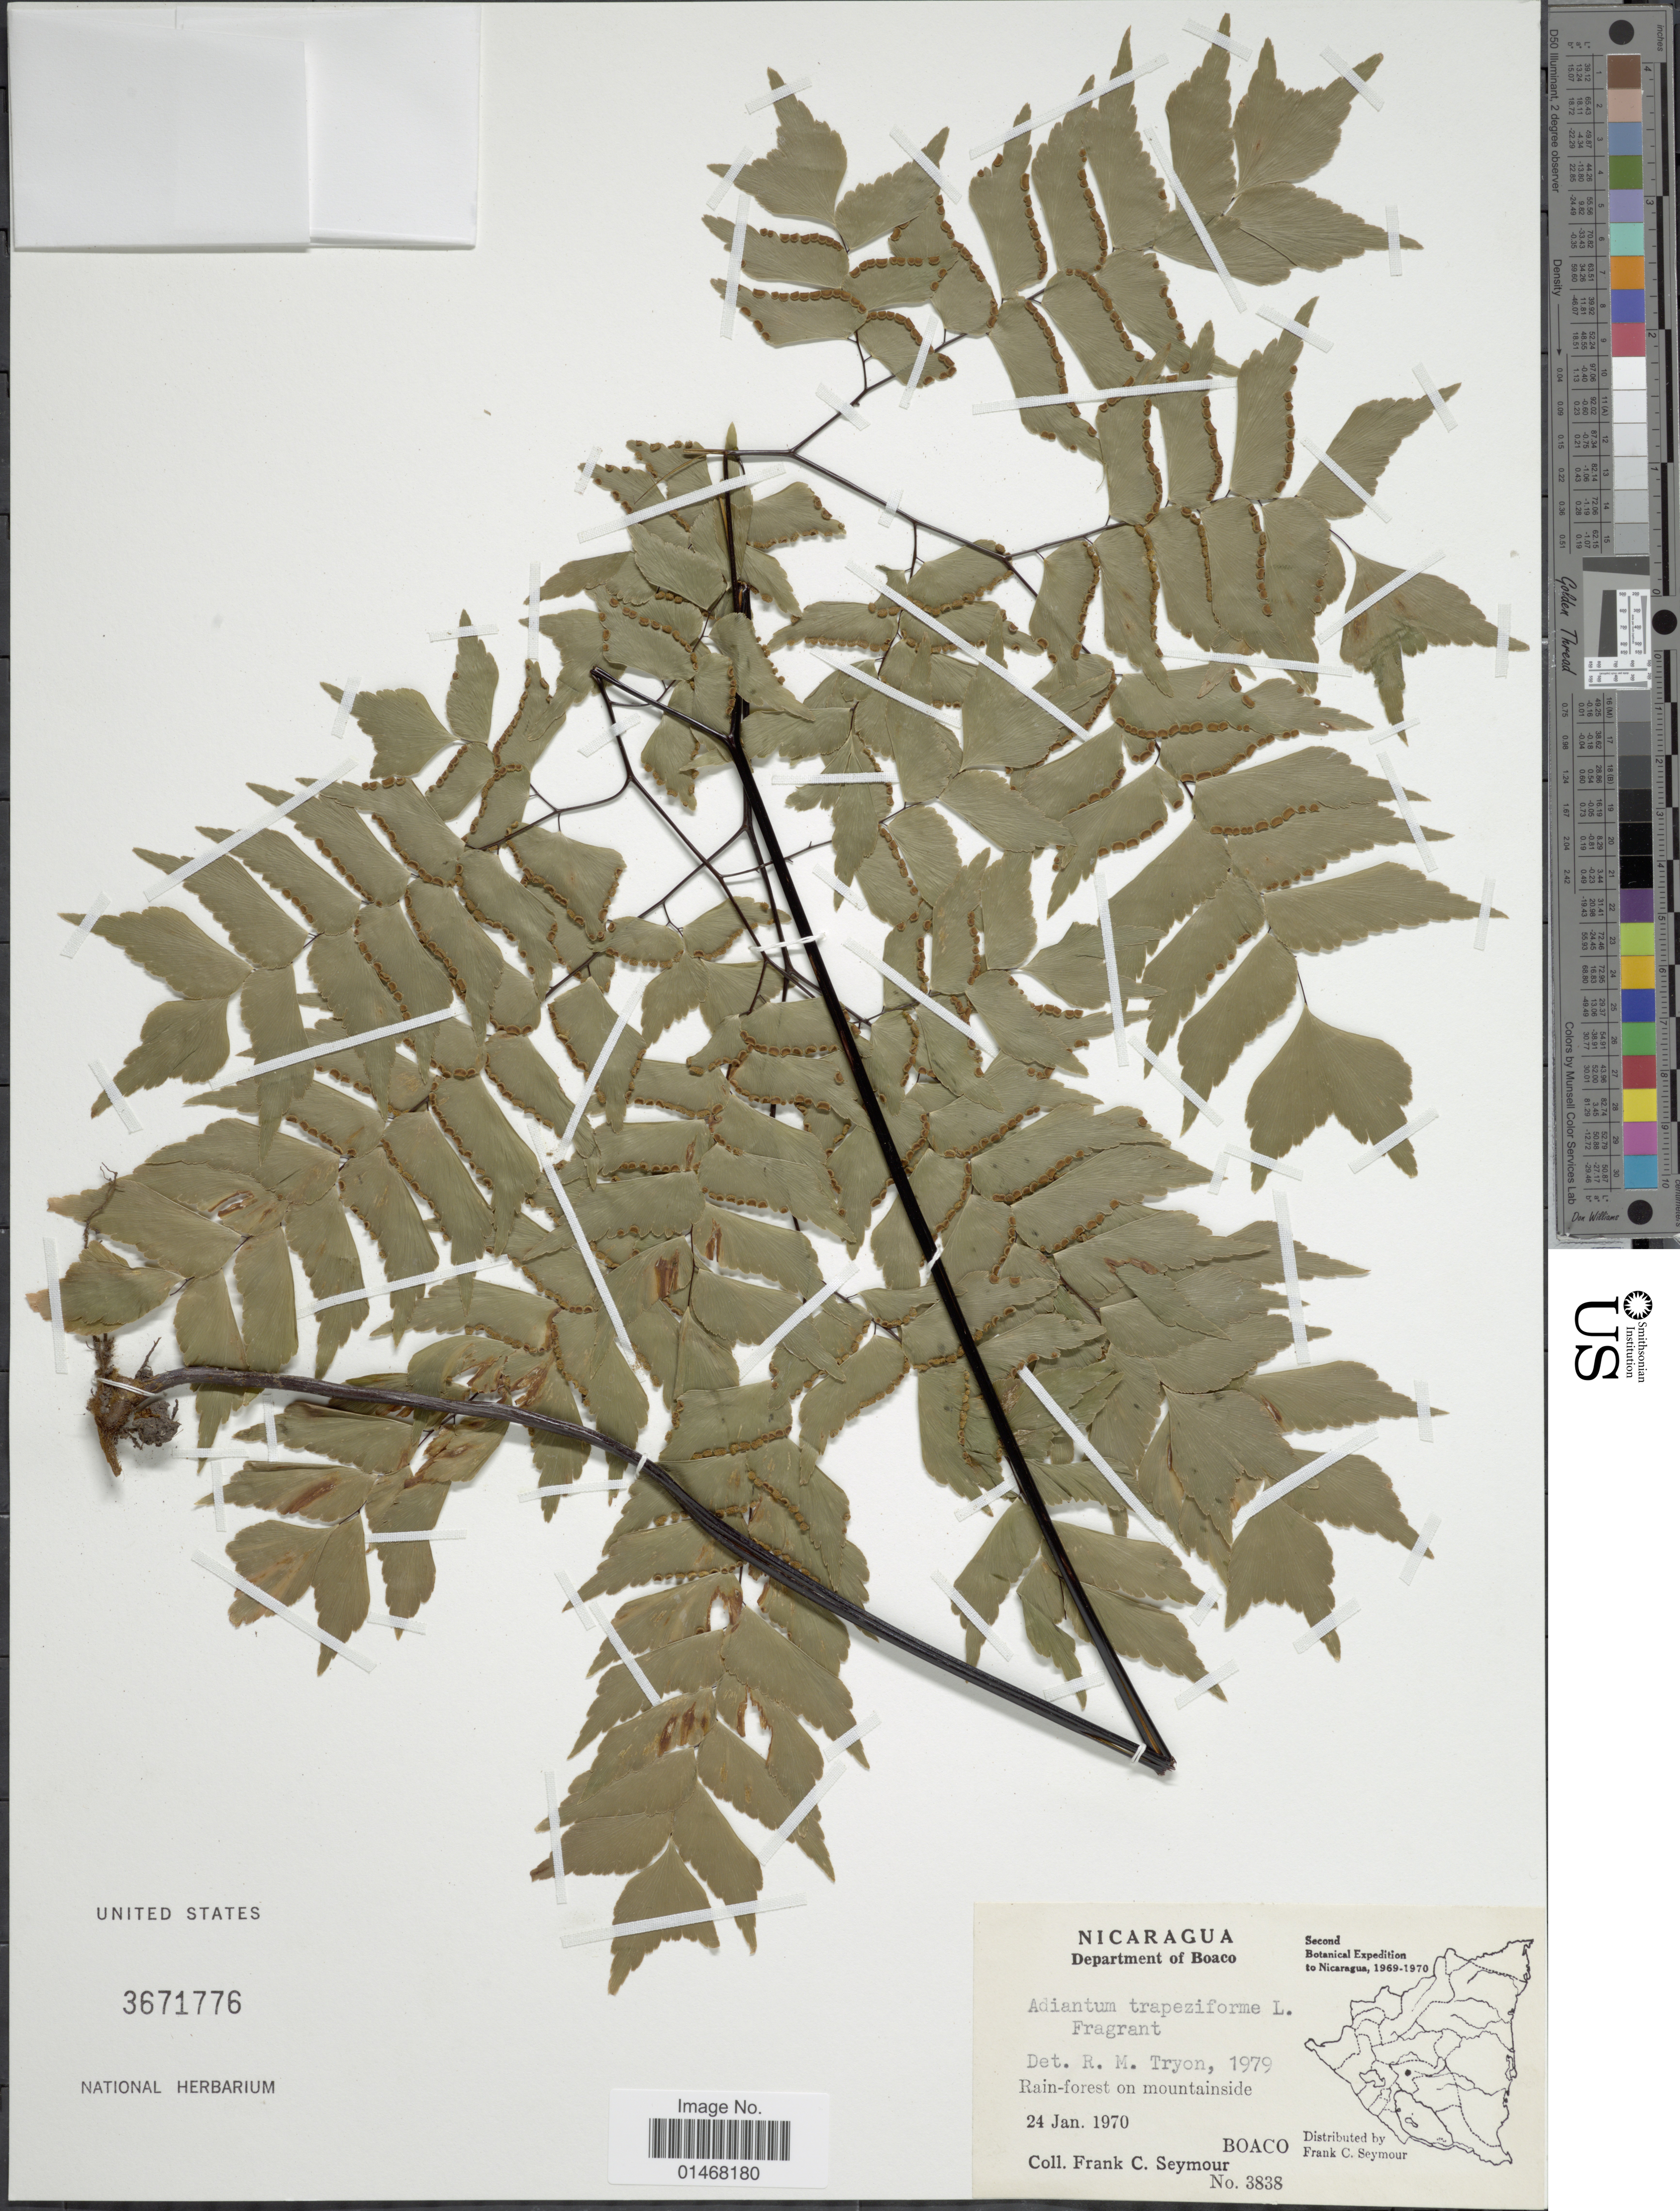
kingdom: Plantae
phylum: Tracheophyta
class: Polypodiopsida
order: Polypodiales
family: Pteridaceae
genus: Adiantum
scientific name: Adiantum trapeziforme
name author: L.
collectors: F. C. Seymour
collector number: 3838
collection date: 1970-01-24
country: Nicaragua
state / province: Boaco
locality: Department of Boaco, Rain-forest on mountainside, Boaco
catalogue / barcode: US 3671776